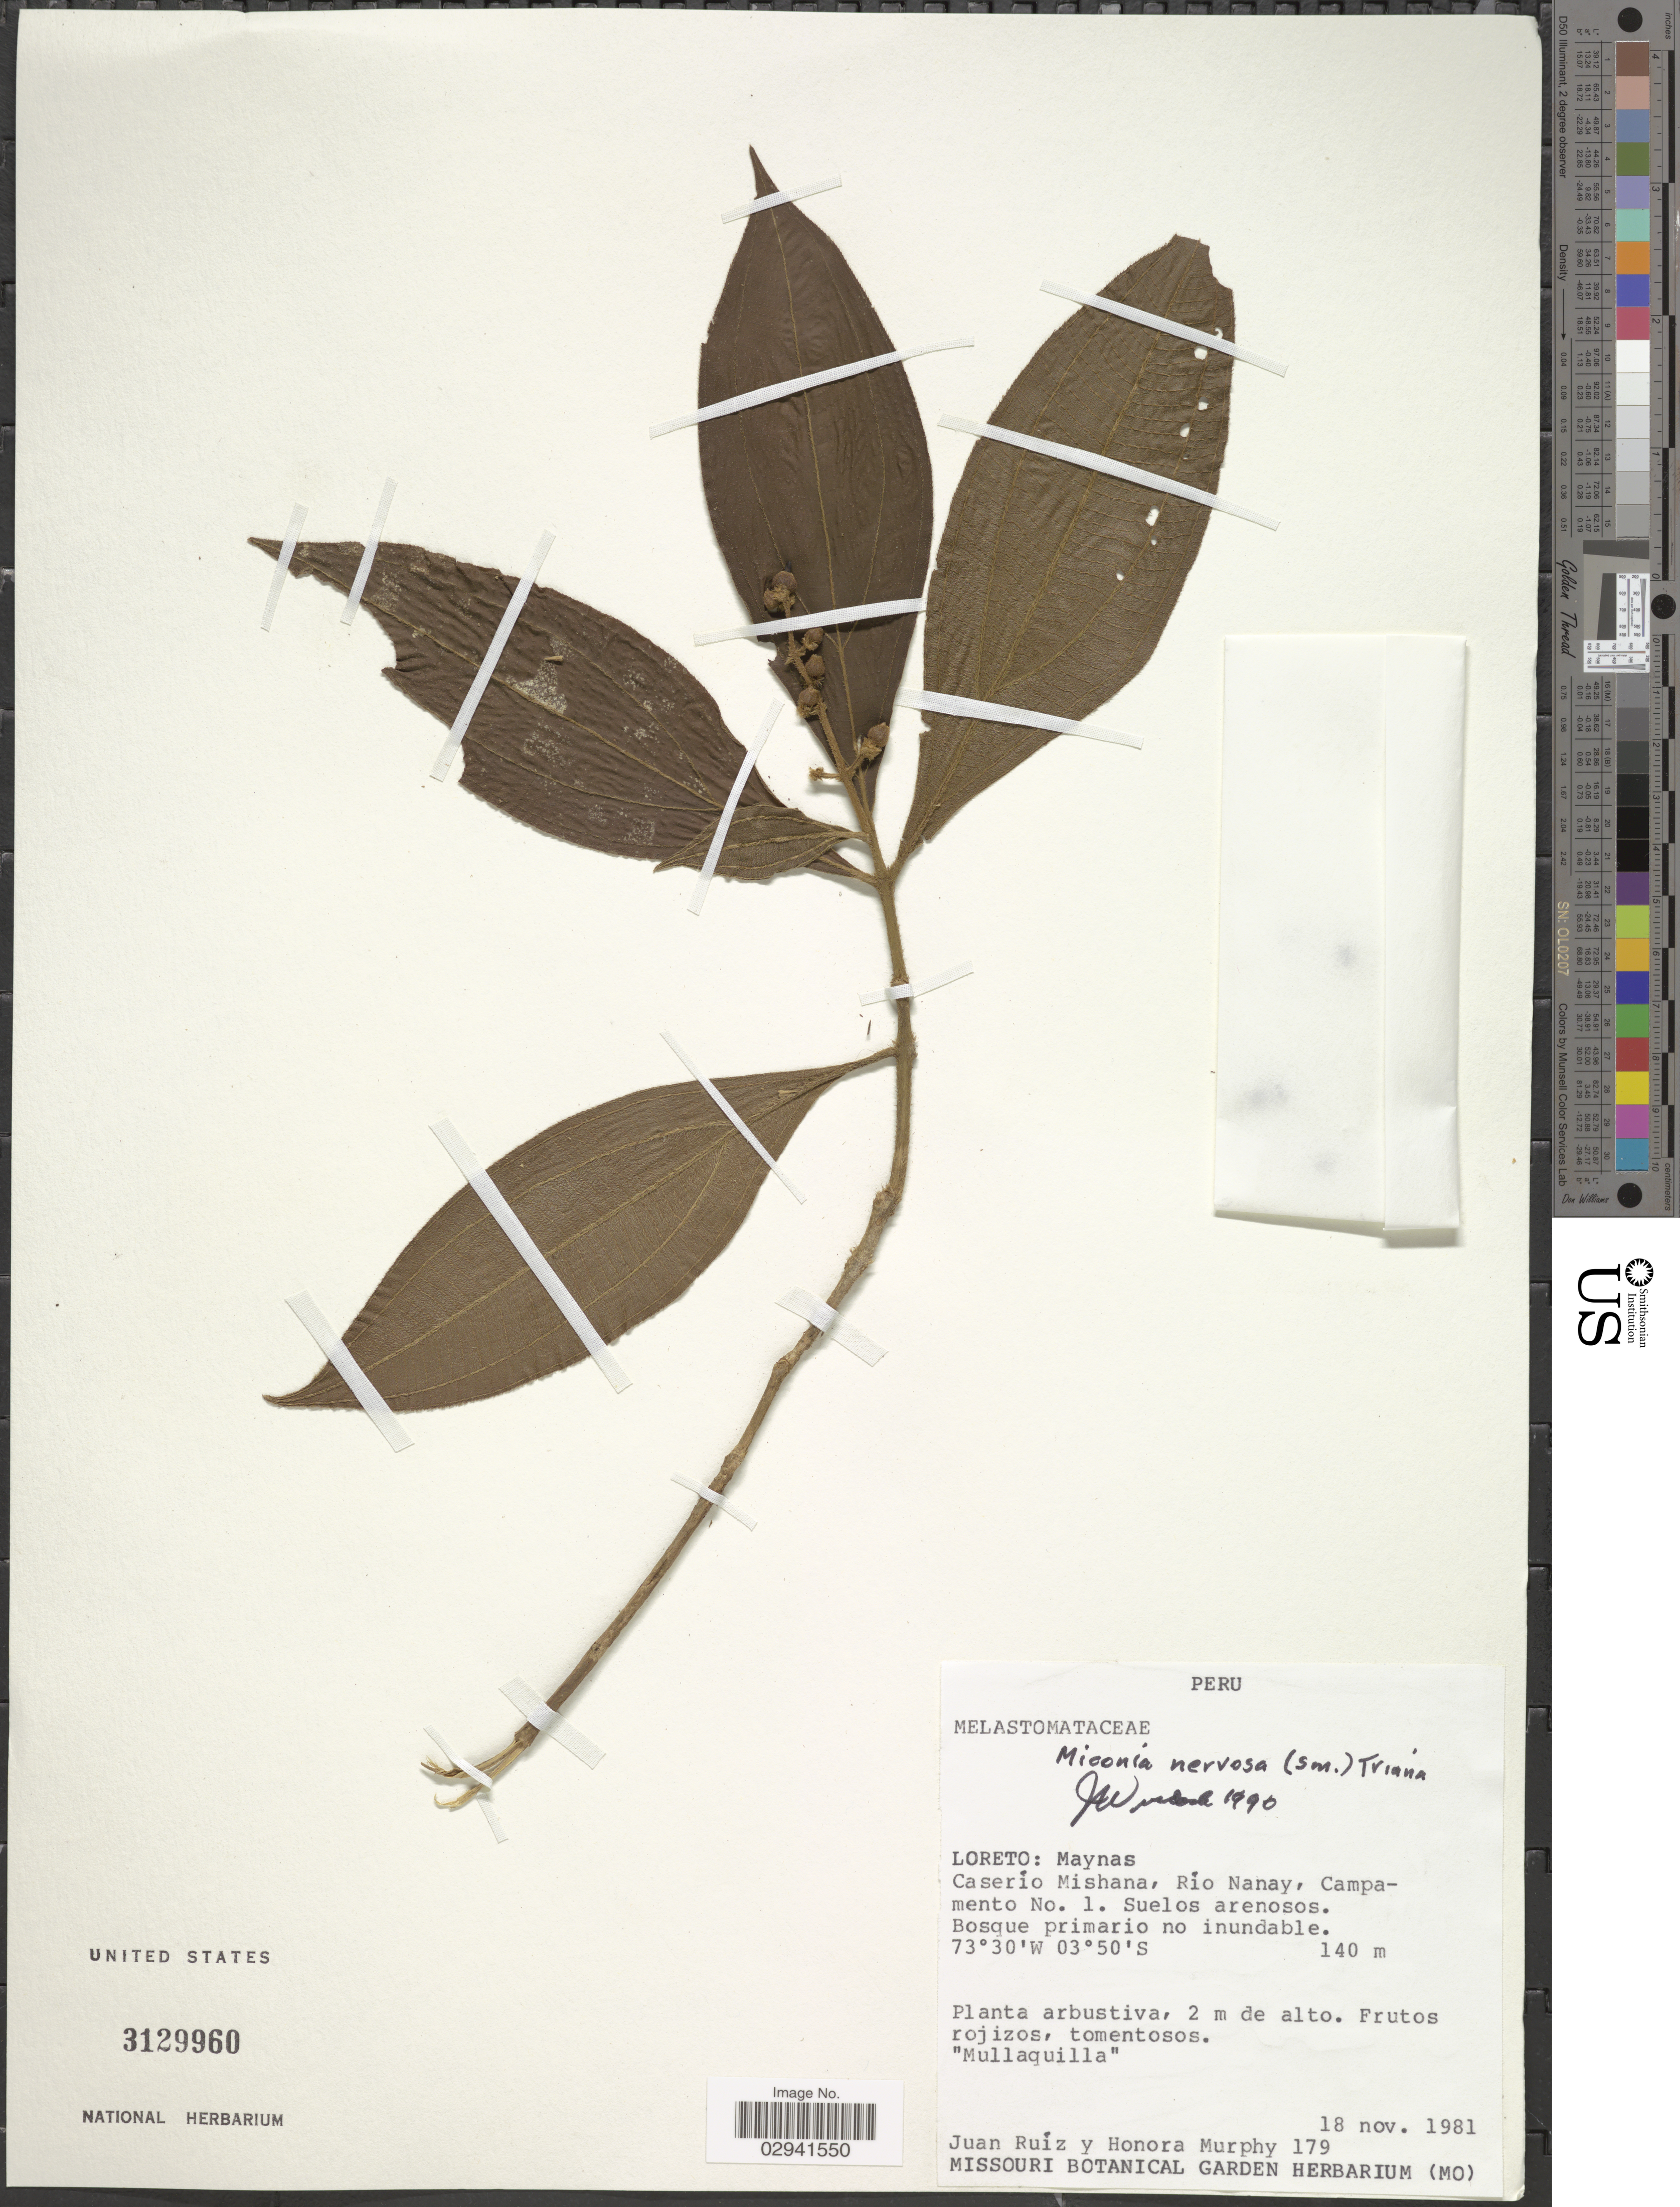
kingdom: Plantae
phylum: Tracheophyta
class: Magnoliopsida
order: Myrtales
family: Melastomataceae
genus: Miconia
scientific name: Miconia nervosa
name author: (Sm.) Triana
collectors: J. Ruíz & H. Murphy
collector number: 179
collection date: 1981-11-18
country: Peru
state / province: Loreto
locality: Maynas. Caserío Mishana, Río Nanay, Campamento No. 1. Suelos arenosos.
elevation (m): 140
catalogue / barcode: US 3129960